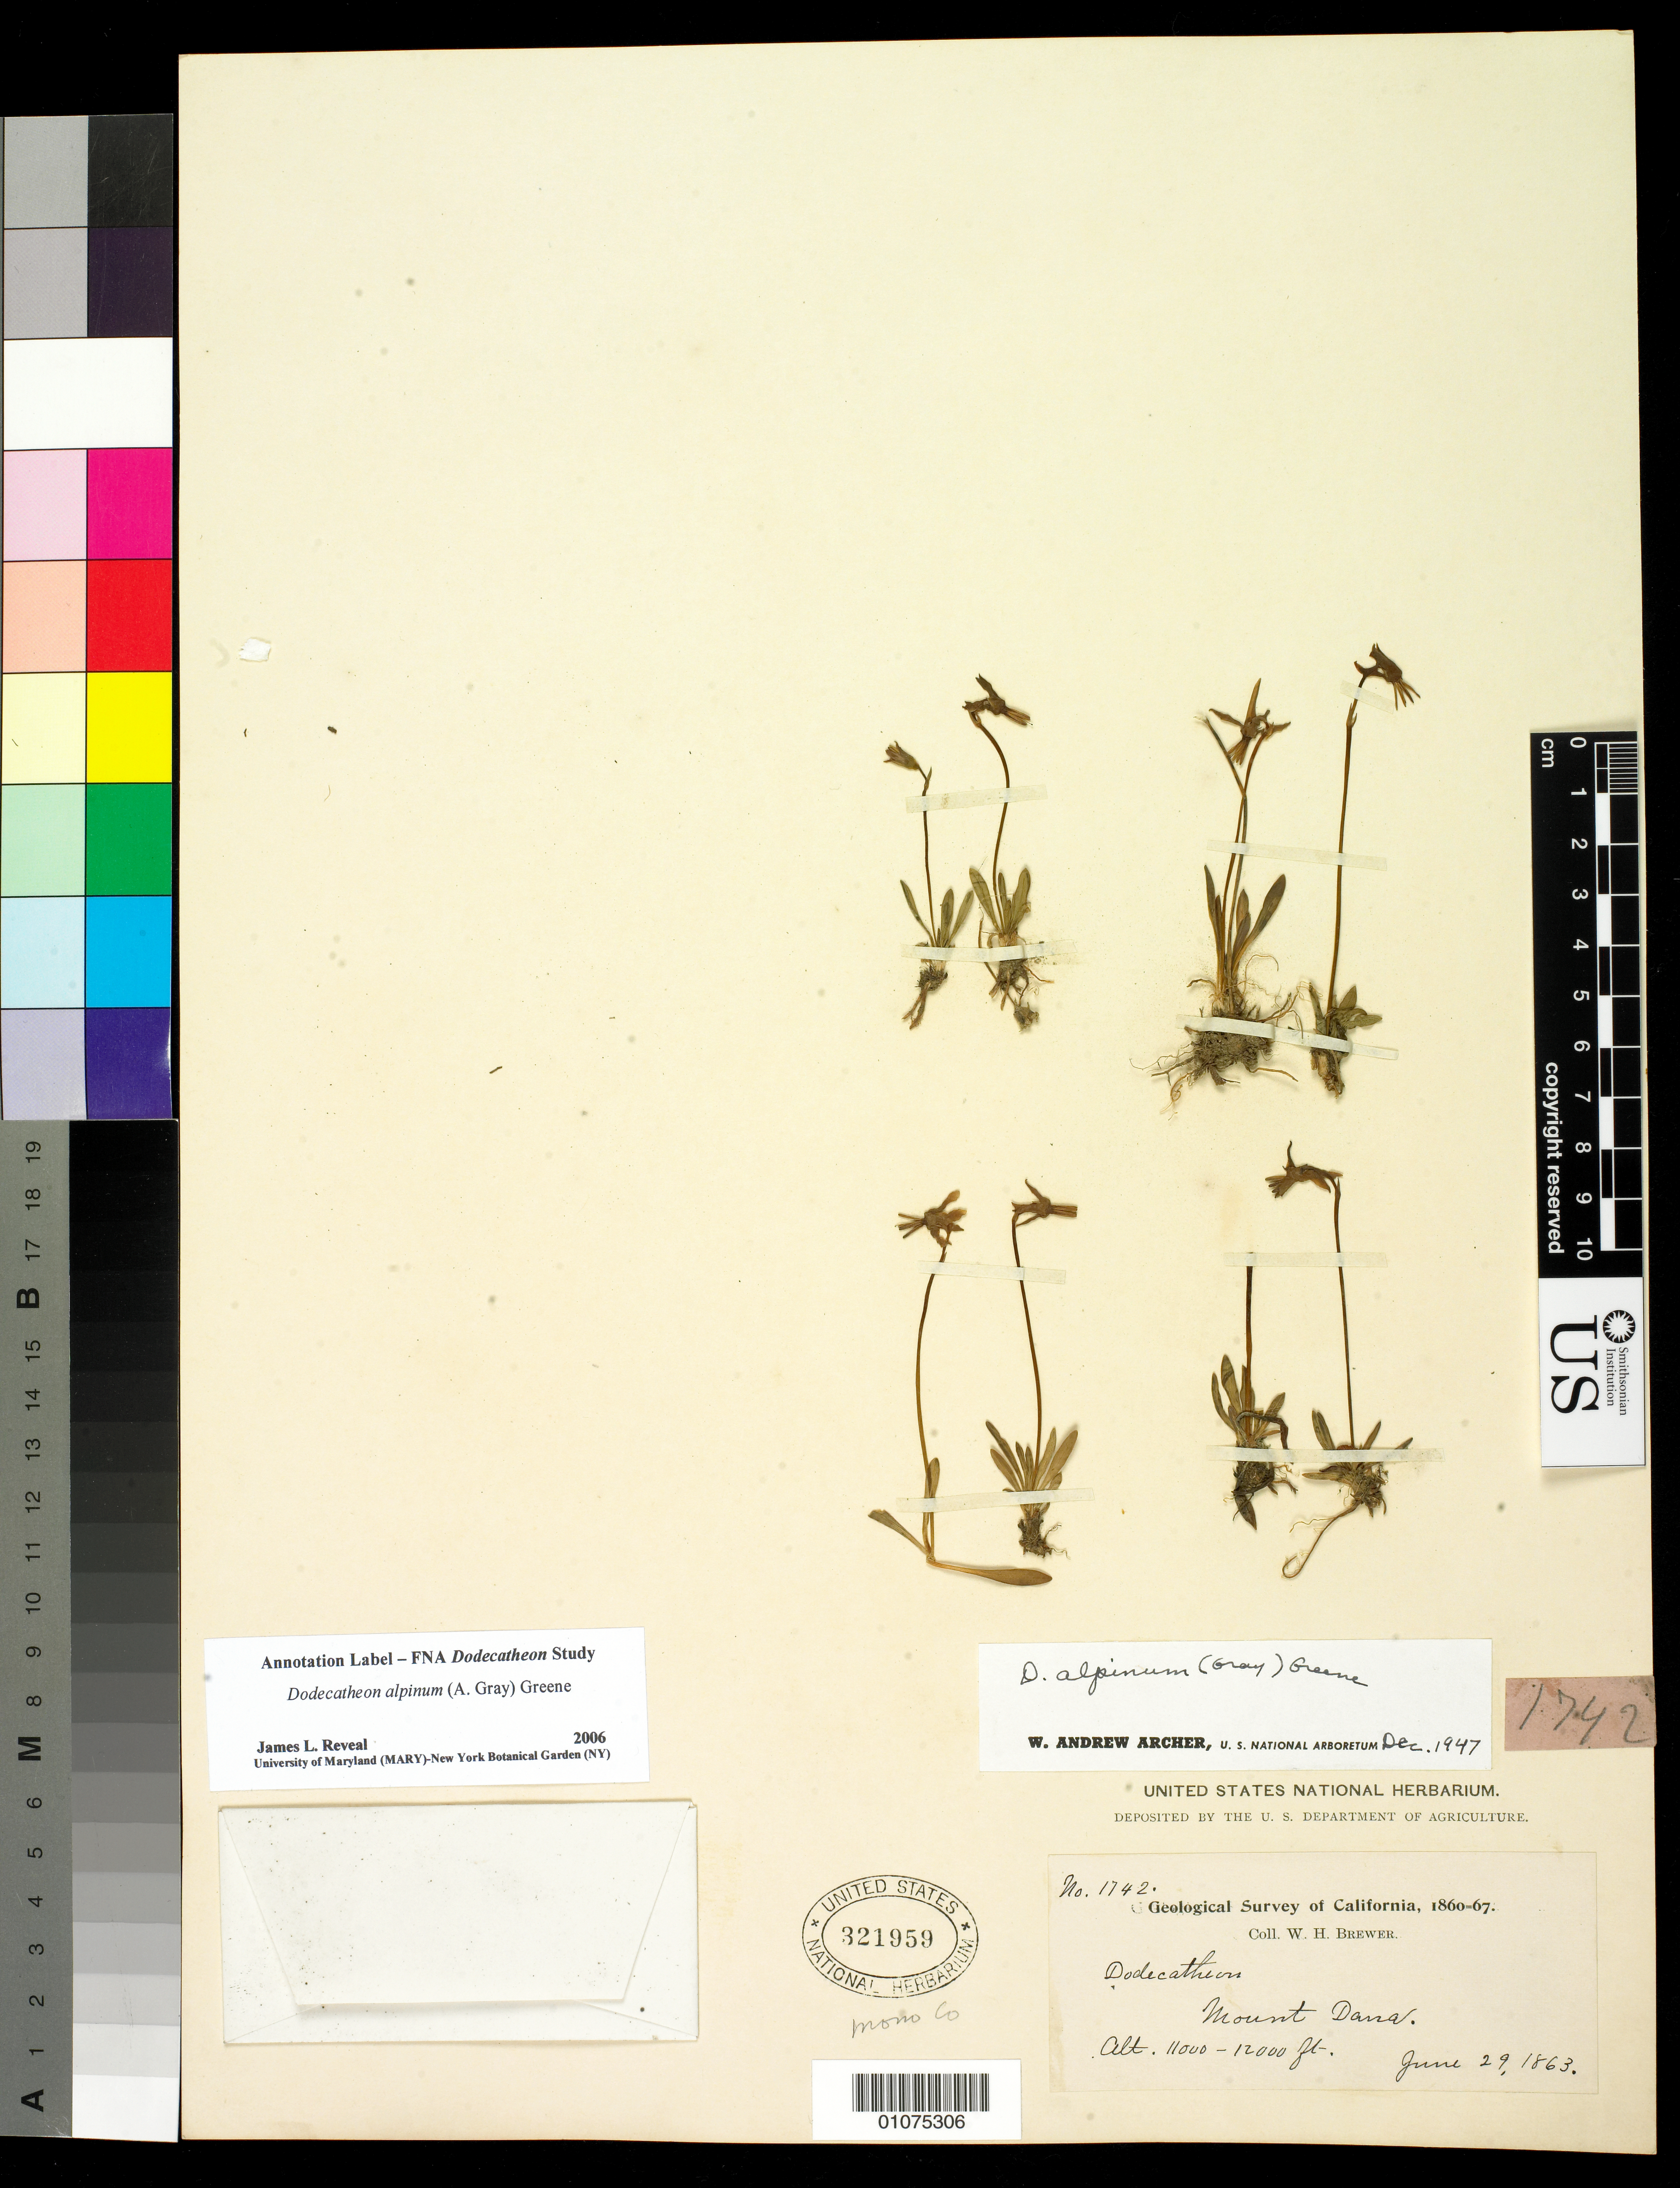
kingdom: Plantae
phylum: Tracheophyta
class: Magnoliopsida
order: Ericales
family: Primulaceae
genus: Dodecatheon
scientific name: Dodecatheon alpinum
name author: (A. Gray) Greene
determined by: Reveal, J. L.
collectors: W. H. Brewer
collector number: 1742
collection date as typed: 29 Jun 1863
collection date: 1863-06-29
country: United States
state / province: California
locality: Mount Dana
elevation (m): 3353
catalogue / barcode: US 321959